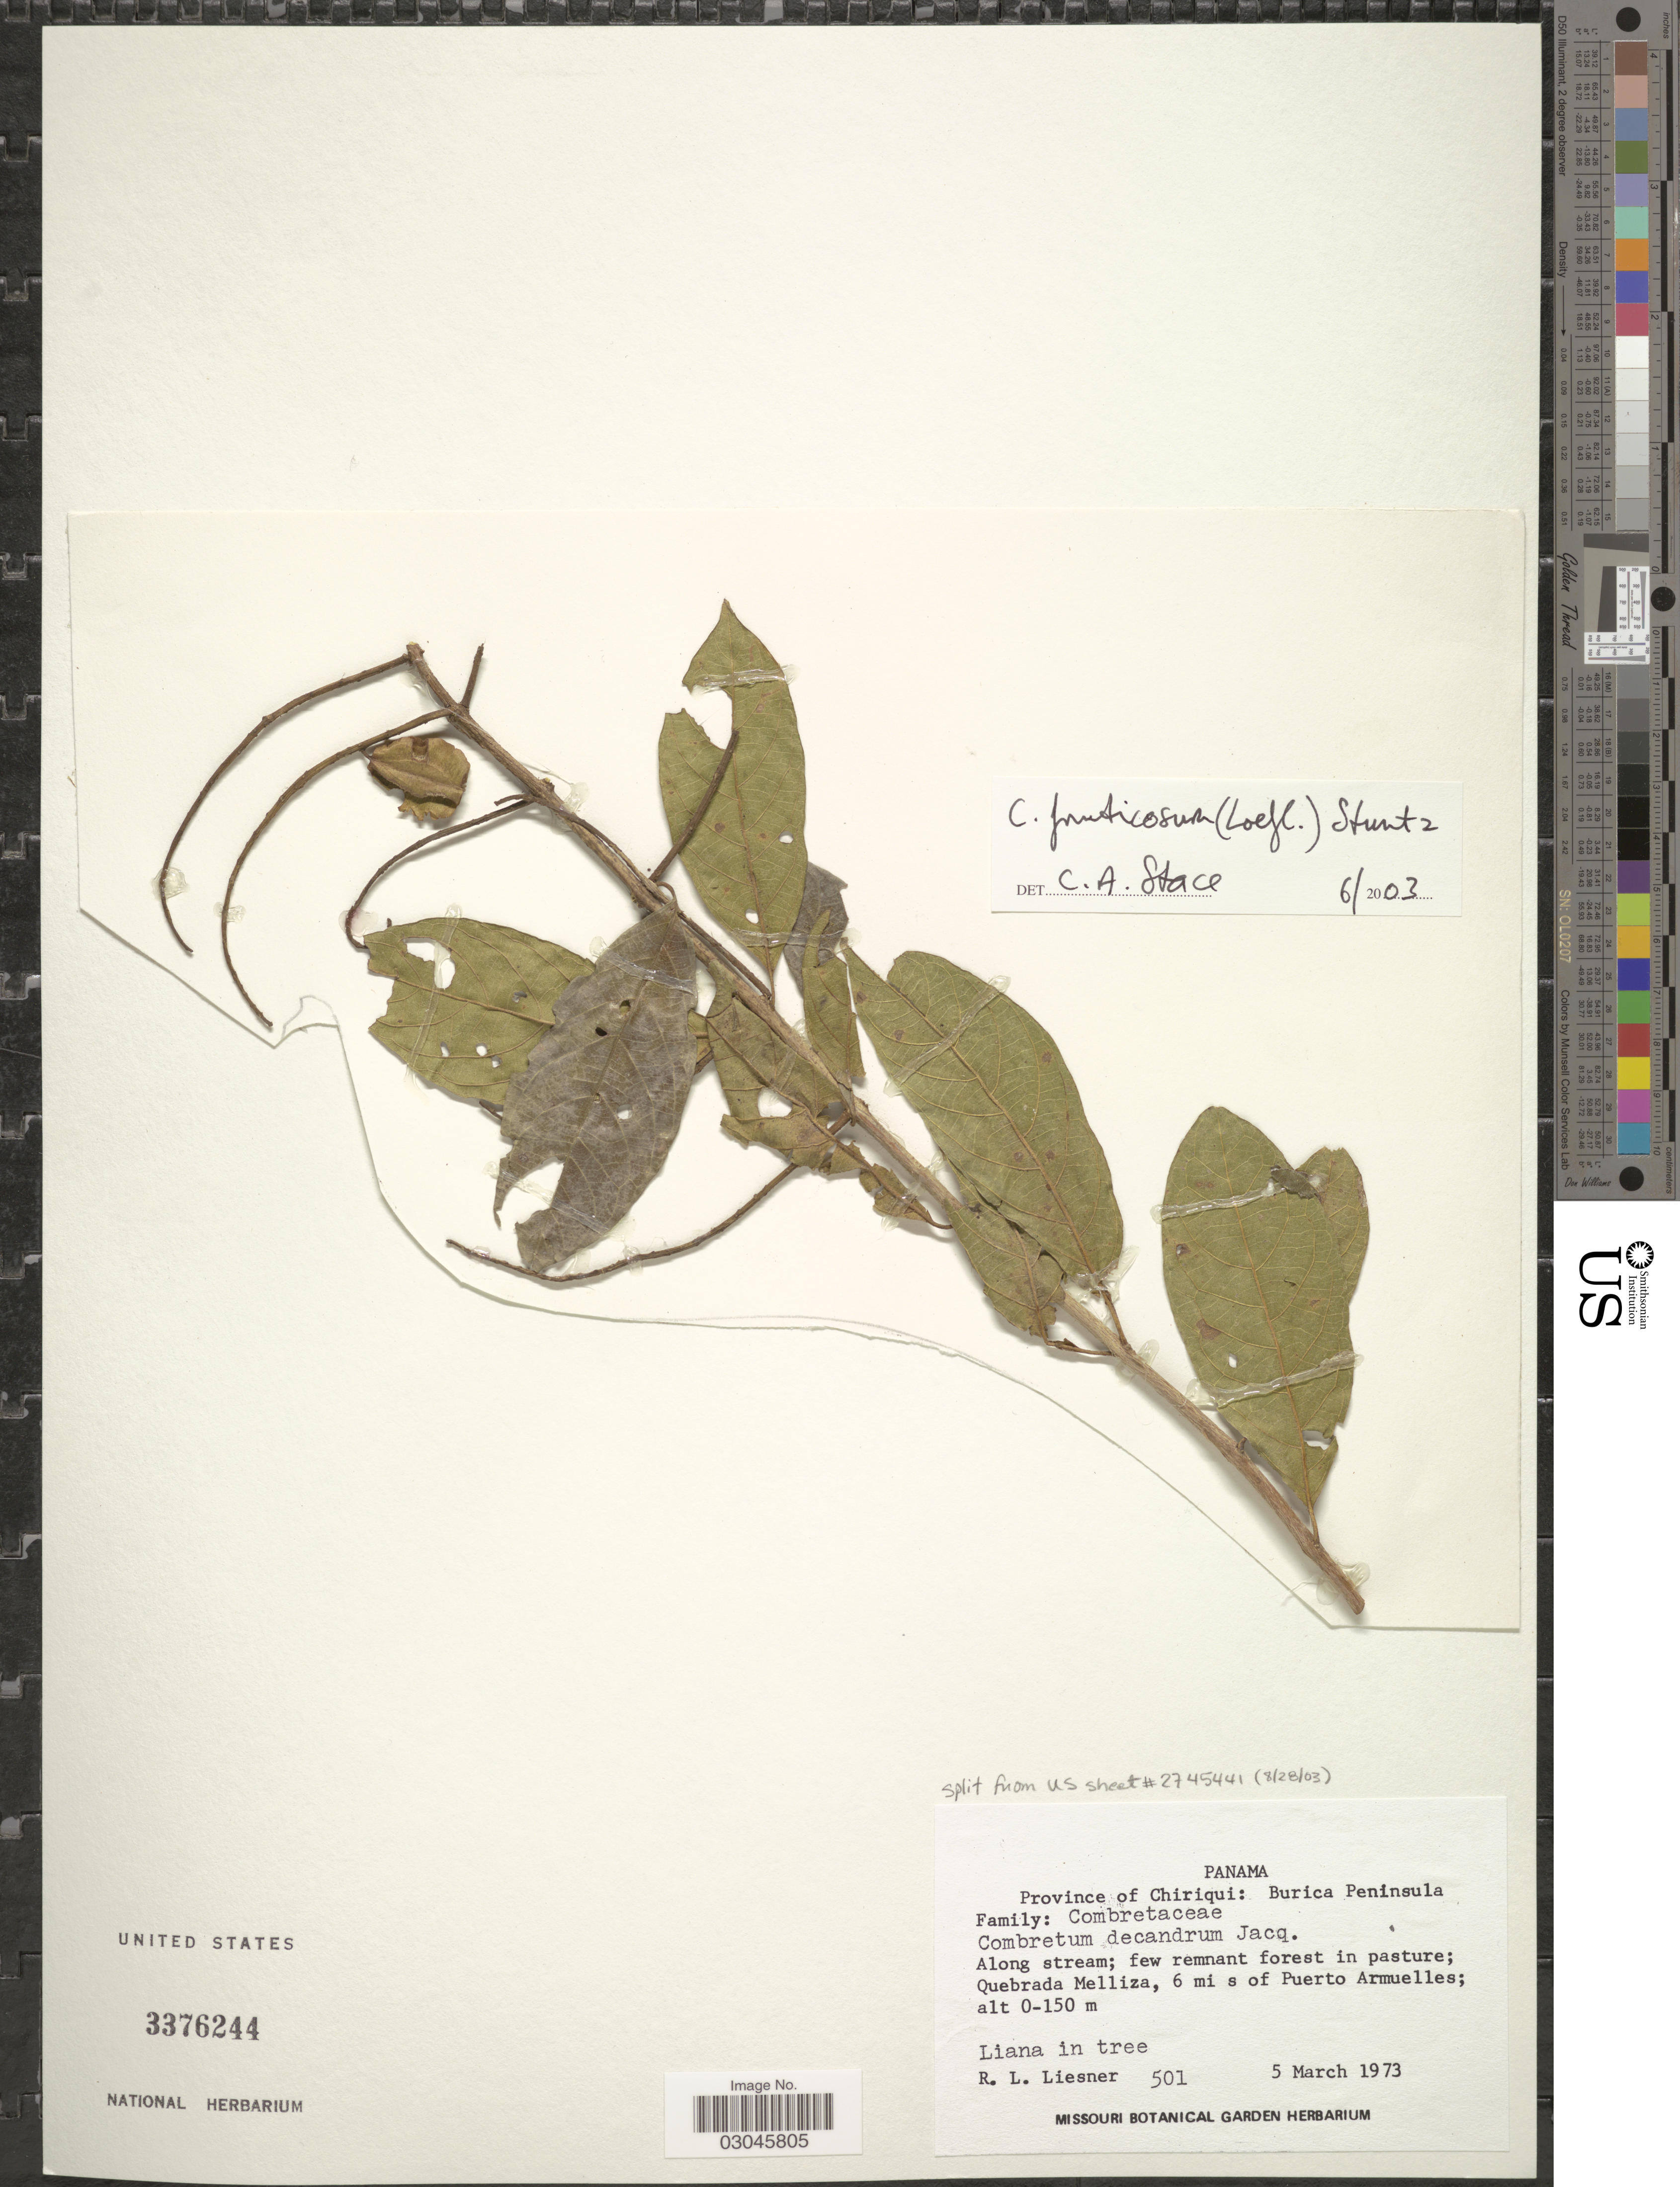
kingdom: Plantae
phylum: Tracheophyta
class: Magnoliopsida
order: Myrtales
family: Combretaceae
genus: Combretum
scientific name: Combretum fruticosum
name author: (Loefl.) Stuntz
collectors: R. L. Liesner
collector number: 501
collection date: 1973-03-05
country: Panama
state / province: Chiriqui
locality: Burica Peninsula. Quebrada Melliza, 6 mi S of Puerto Armuelles.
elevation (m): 0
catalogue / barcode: US 3376244